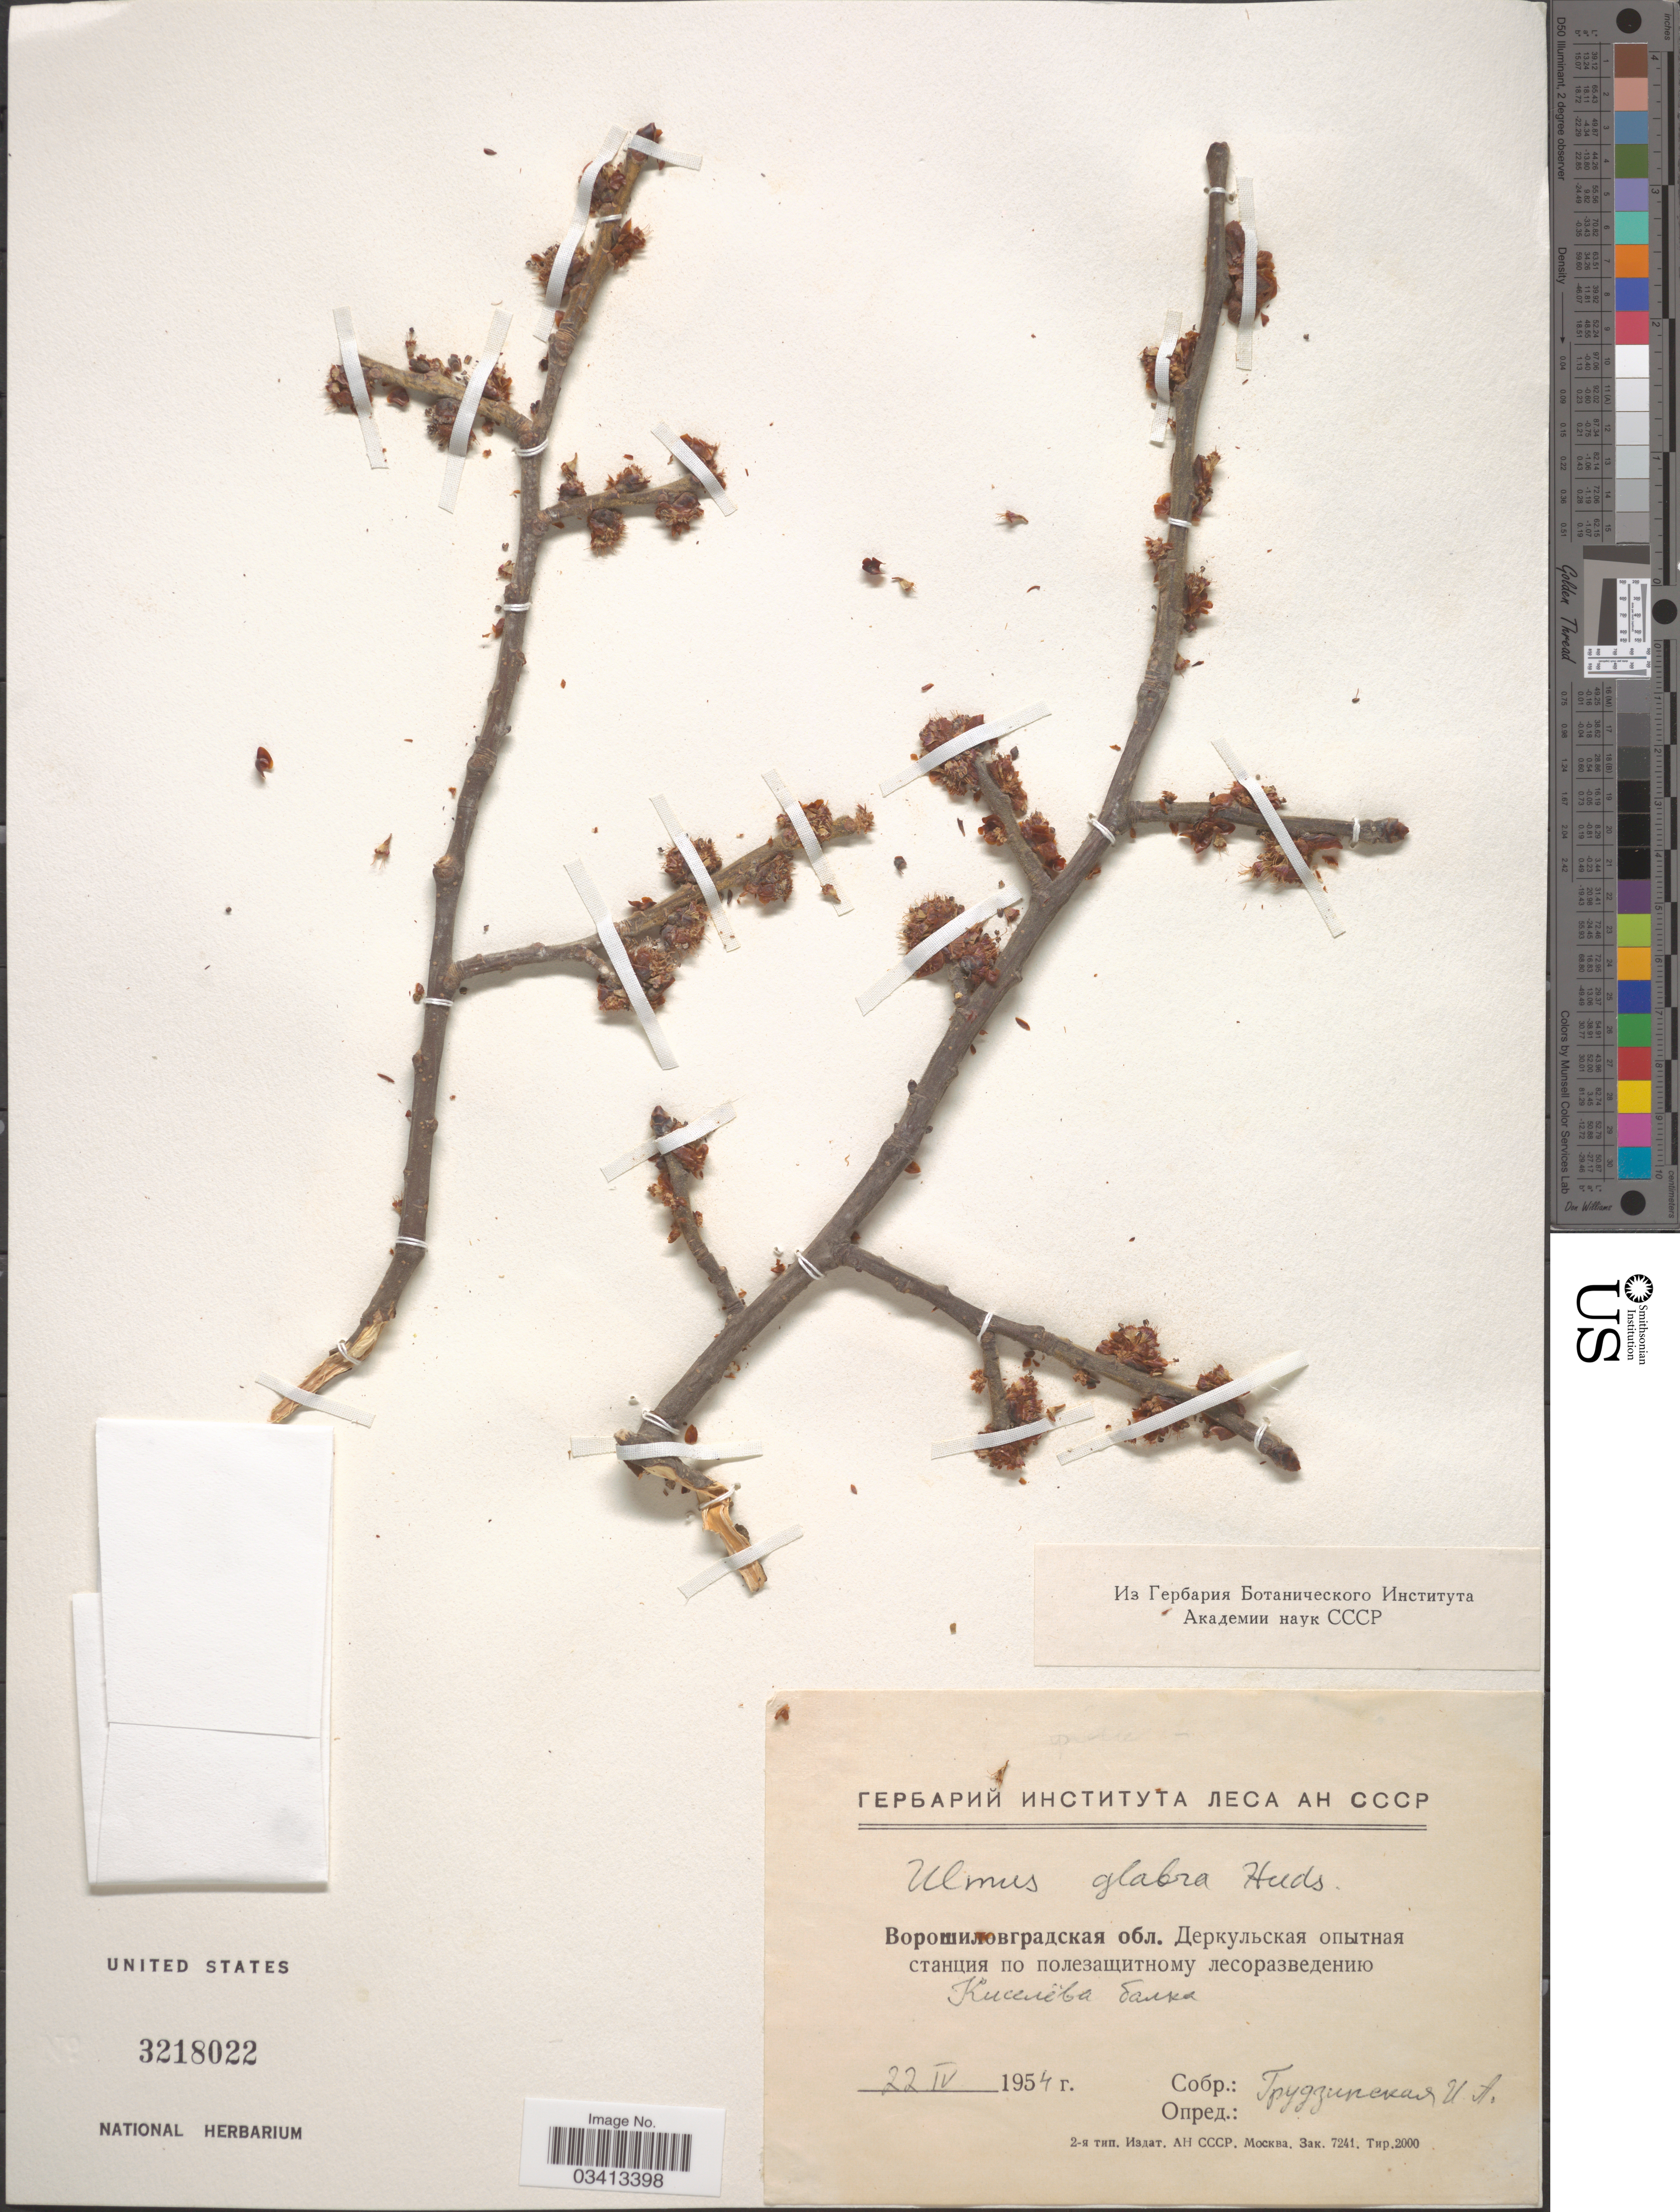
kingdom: Plantae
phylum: Tracheophyta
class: Magnoliopsida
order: Rosales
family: Ulmaceae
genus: Ulmus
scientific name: Ulmus glabra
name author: Huds.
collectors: I. Grudzinskaya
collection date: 1954-04-22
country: Ukraine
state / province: Luhans'k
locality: Kiseleva Balka.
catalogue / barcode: US 3218022